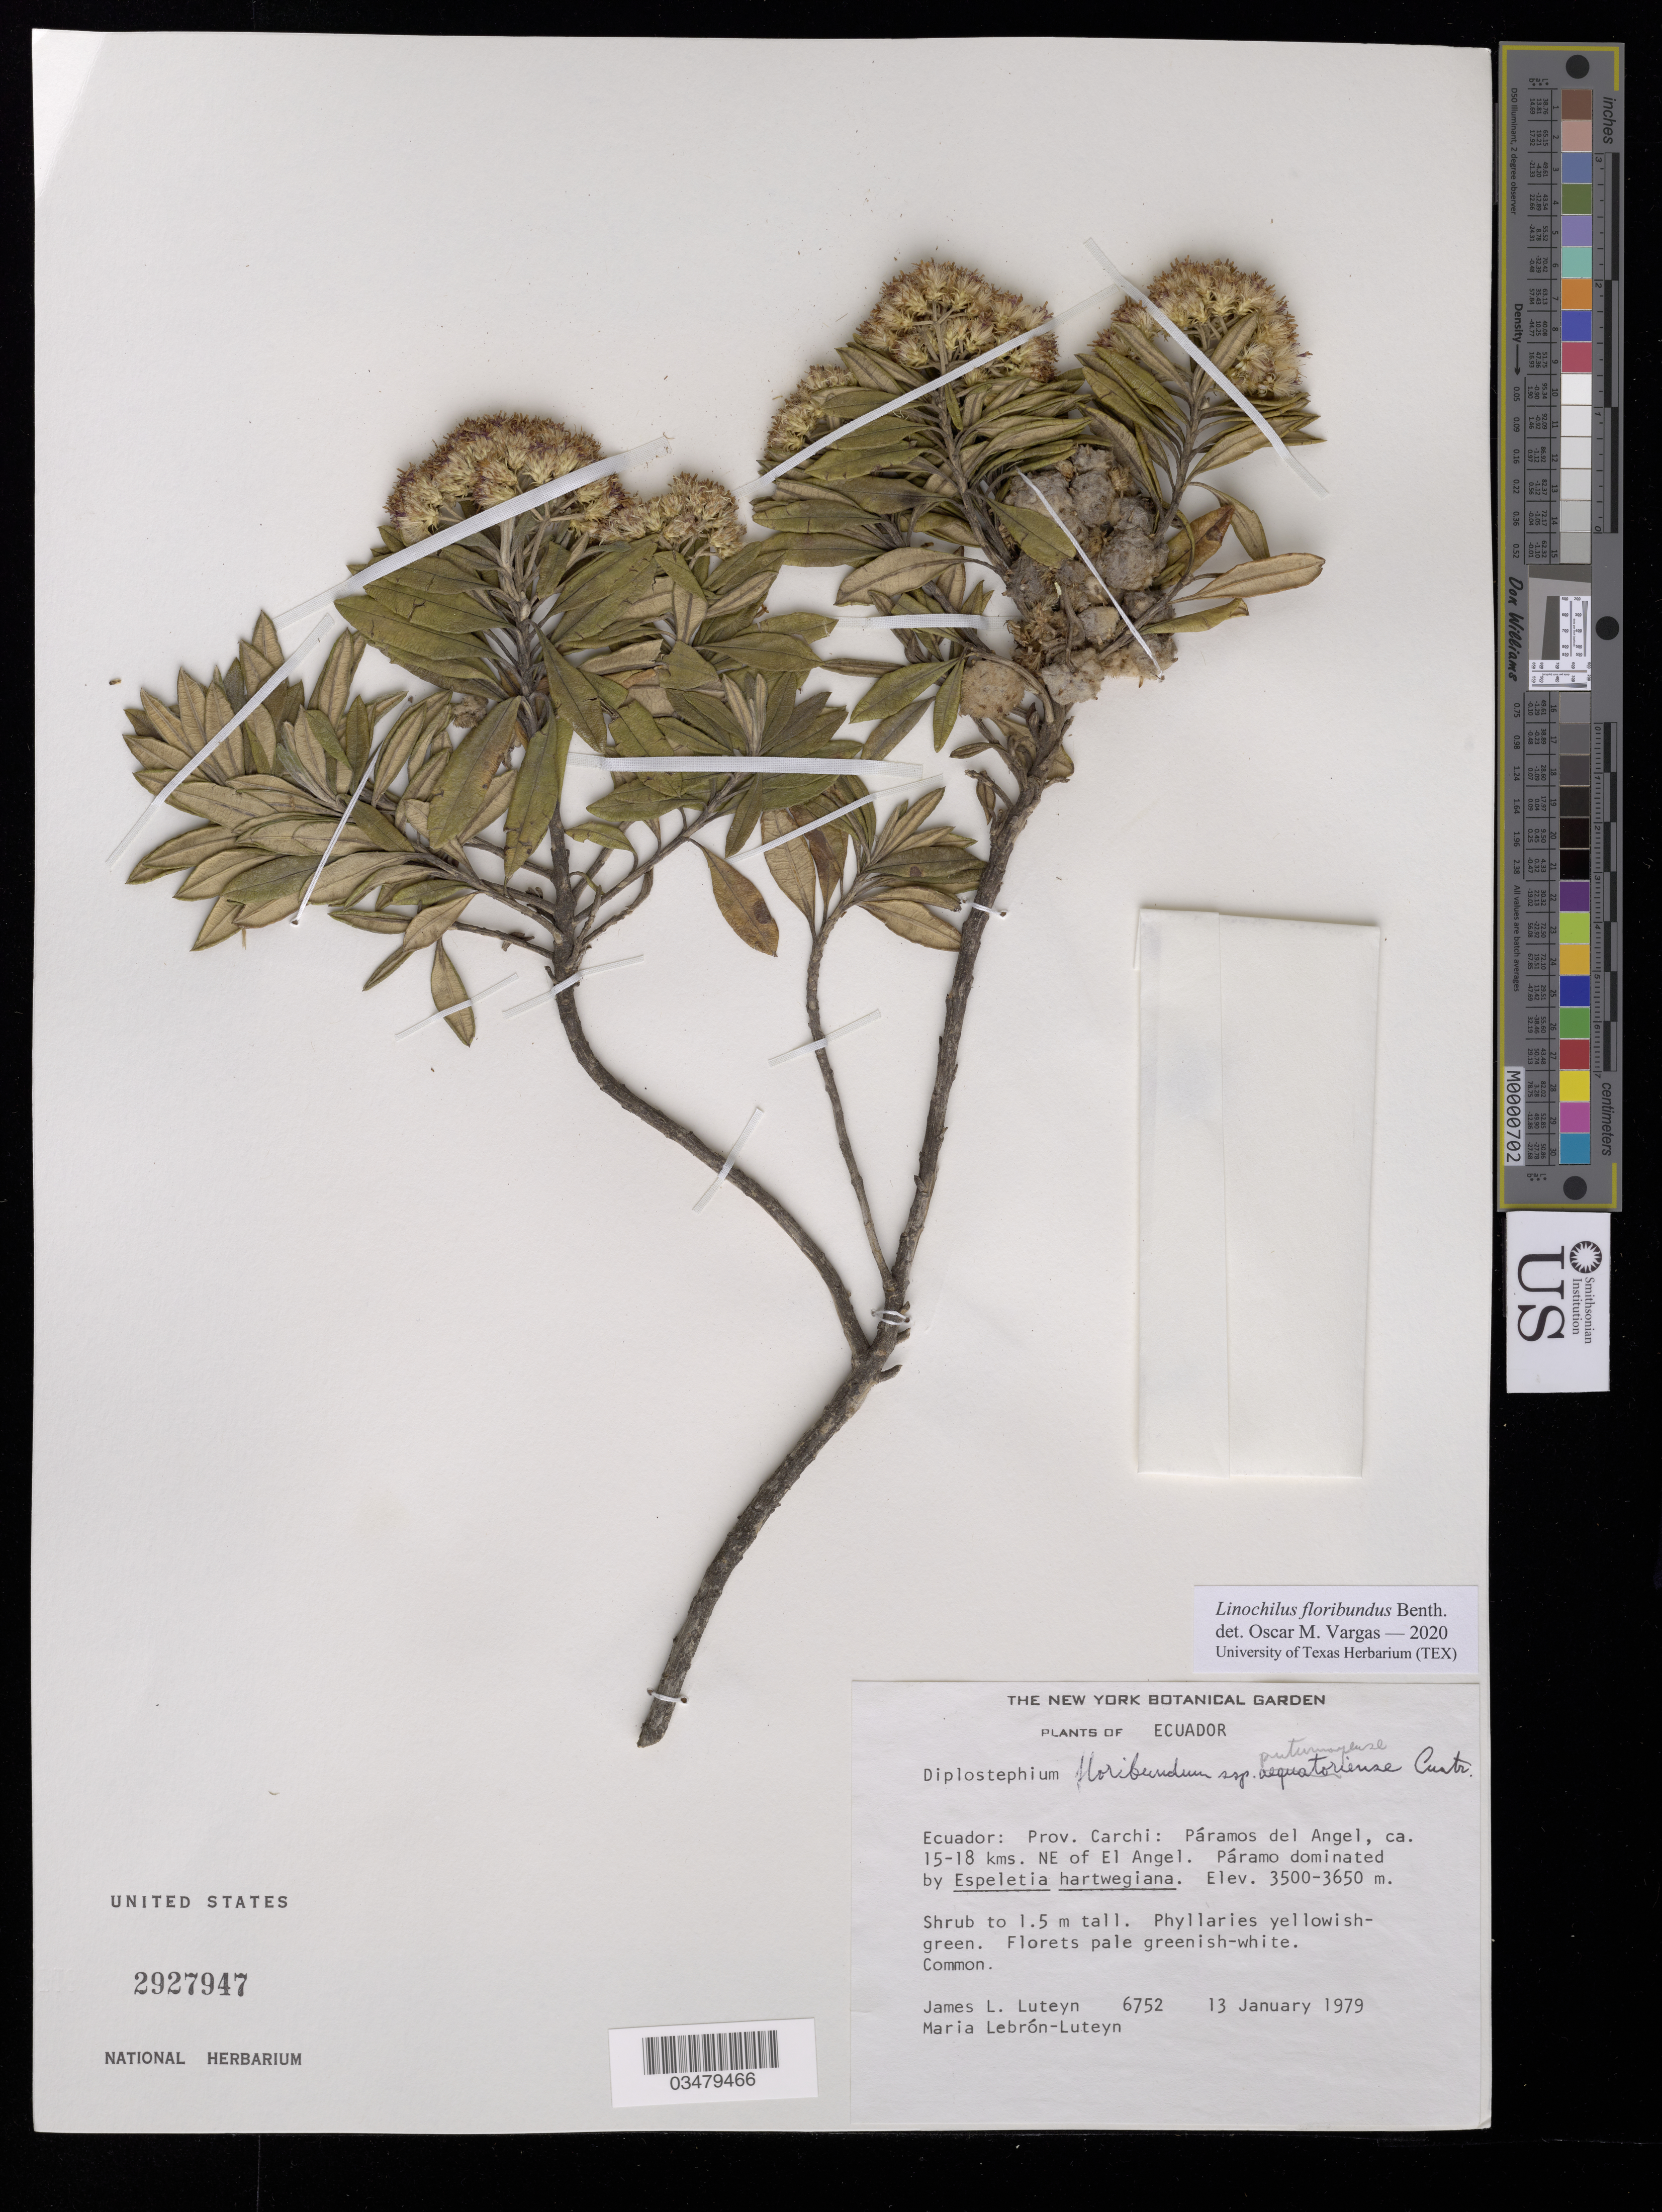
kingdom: Plantae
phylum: Tracheophyta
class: Magnoliopsida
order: Asterales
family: Asteraceae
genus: Linochilus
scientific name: Linochilus floribundus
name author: Benth.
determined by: Vargas, Oscar M.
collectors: J. L. Luteyn & M. L. Lebrón-Luteyn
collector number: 6752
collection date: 1979-01-13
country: Ecuador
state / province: Carchi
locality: Paramos del Angel, ca 15-18 kms NE of El Angel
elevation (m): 3500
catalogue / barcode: US 2927947